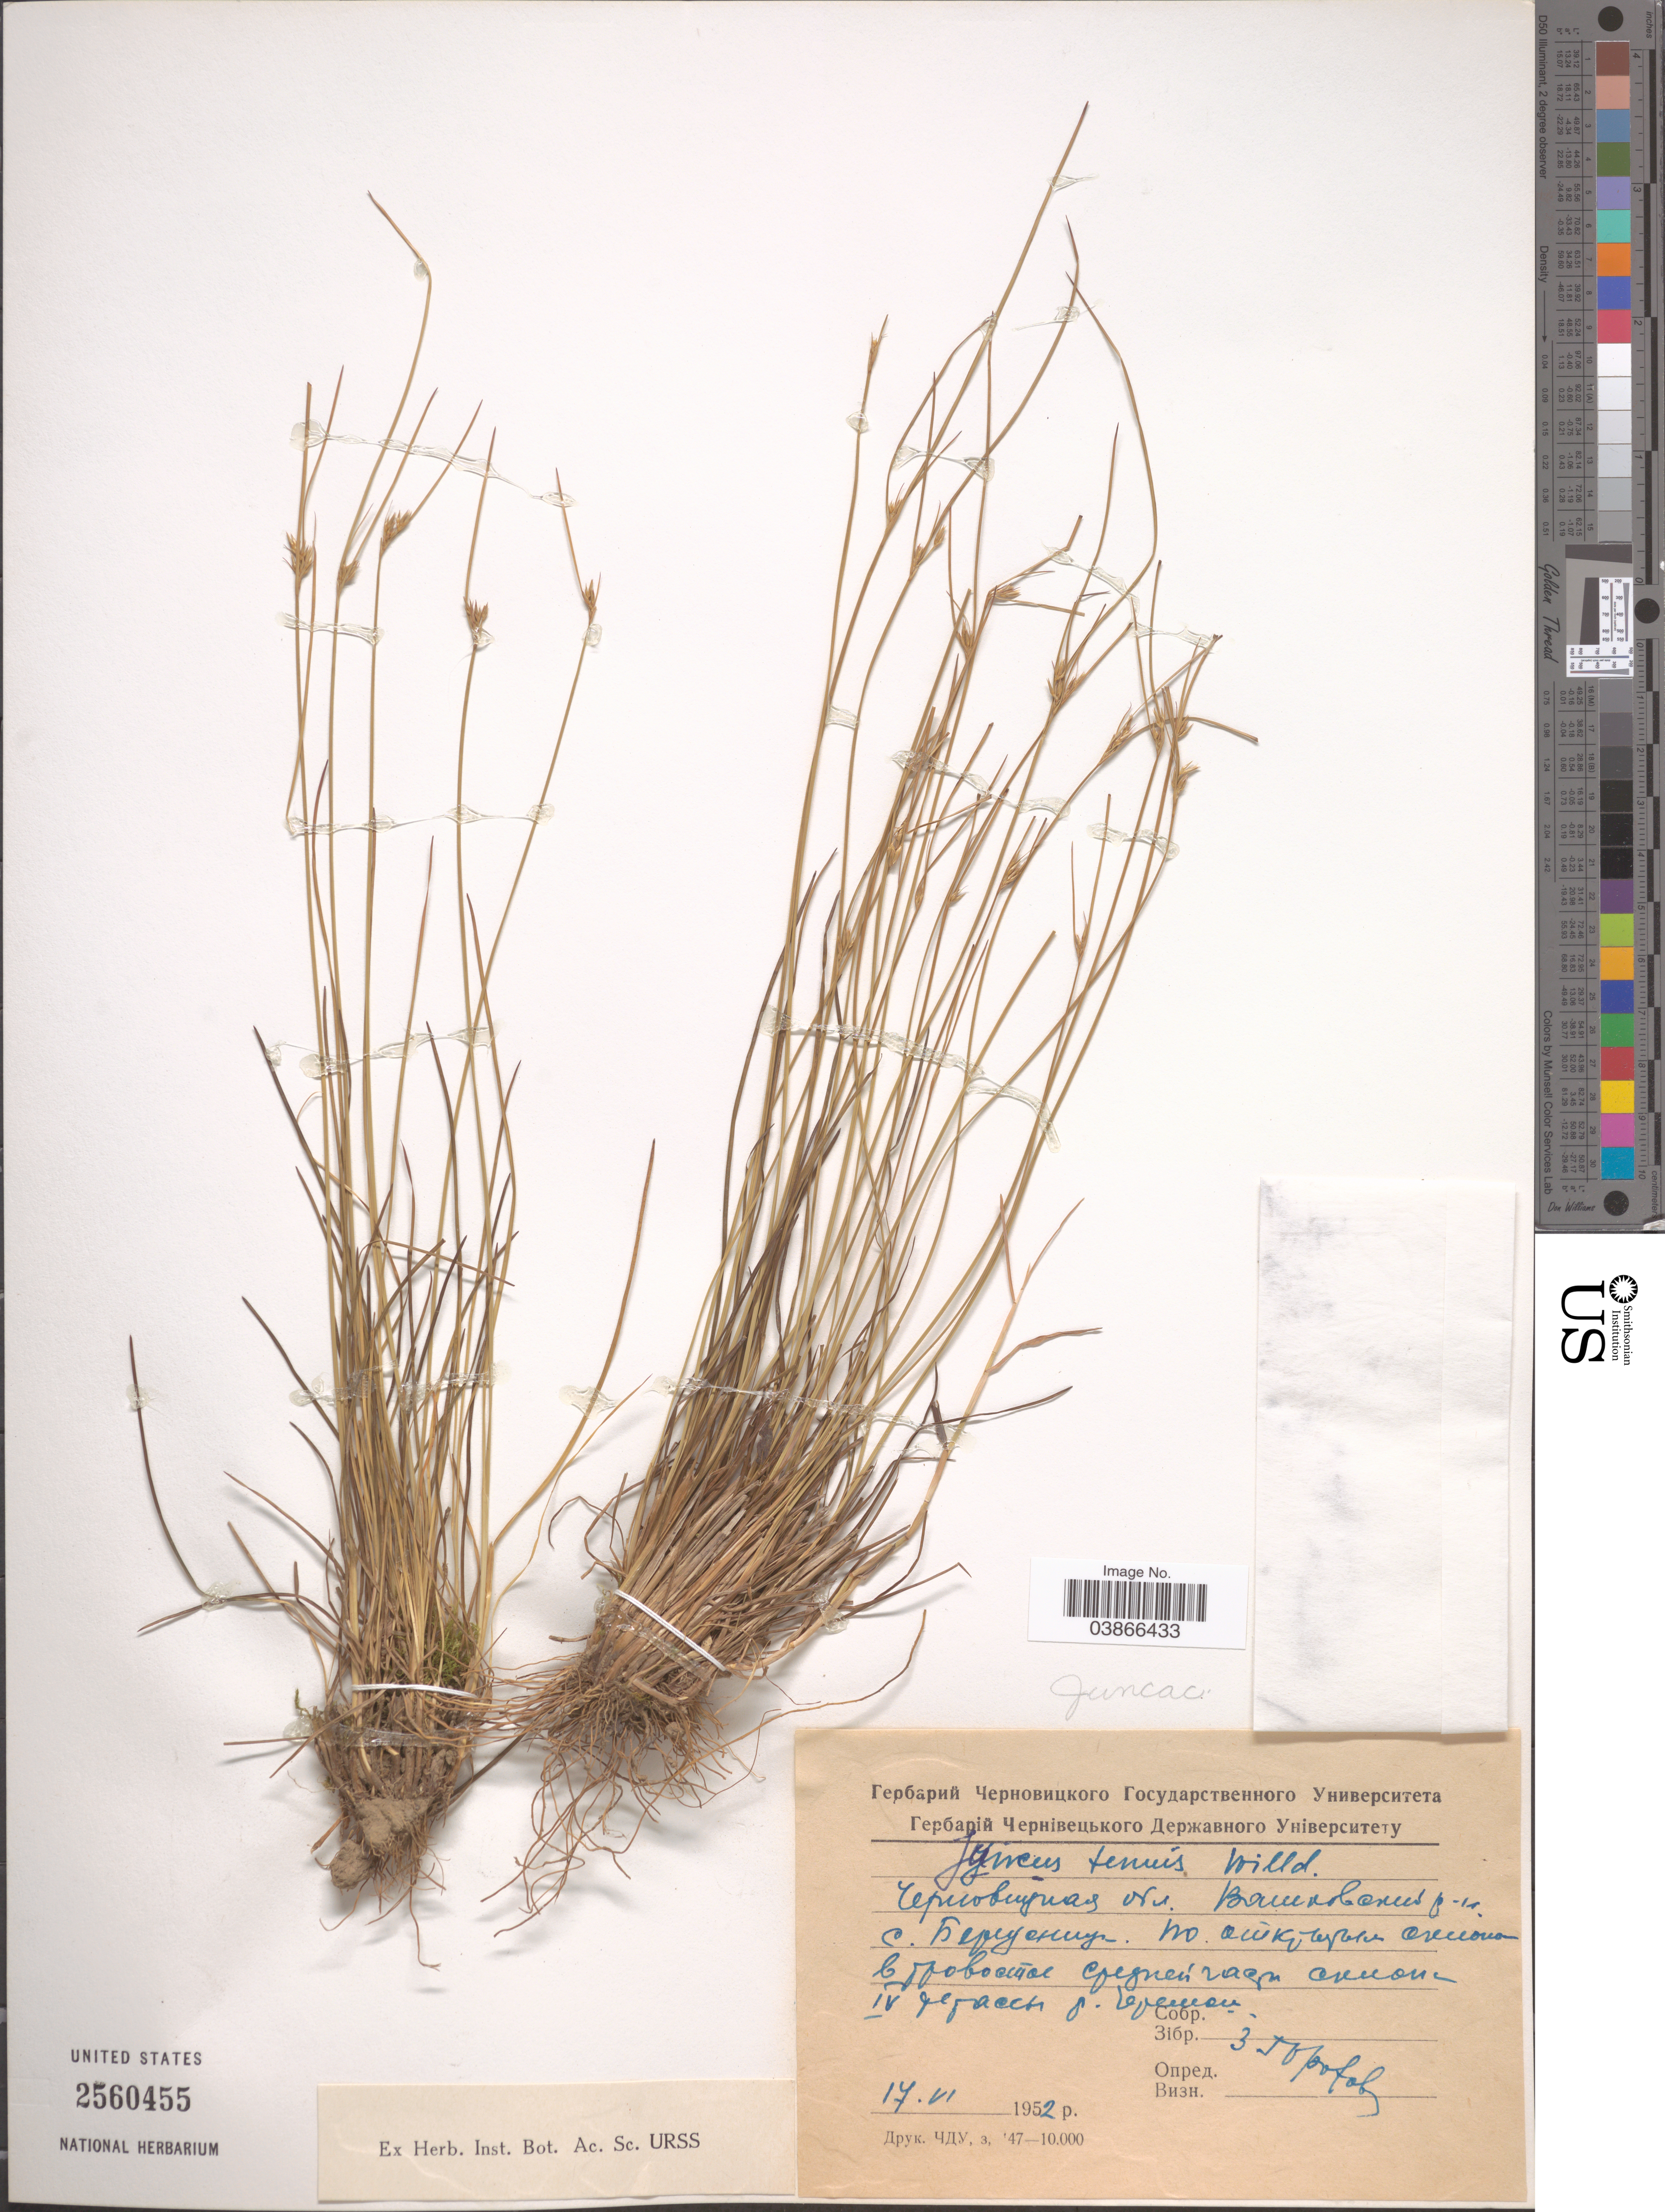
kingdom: Plantae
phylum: Tracheophyta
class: Liliopsida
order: Poales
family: Juncaceae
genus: Juncus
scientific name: Juncus tenuis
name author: Willd.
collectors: Z. Gorokhov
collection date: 1952-06-17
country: Ukraine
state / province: Chernivtsi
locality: Vizhnitskiy Rayon, Berezhnytsya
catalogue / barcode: US 2560455